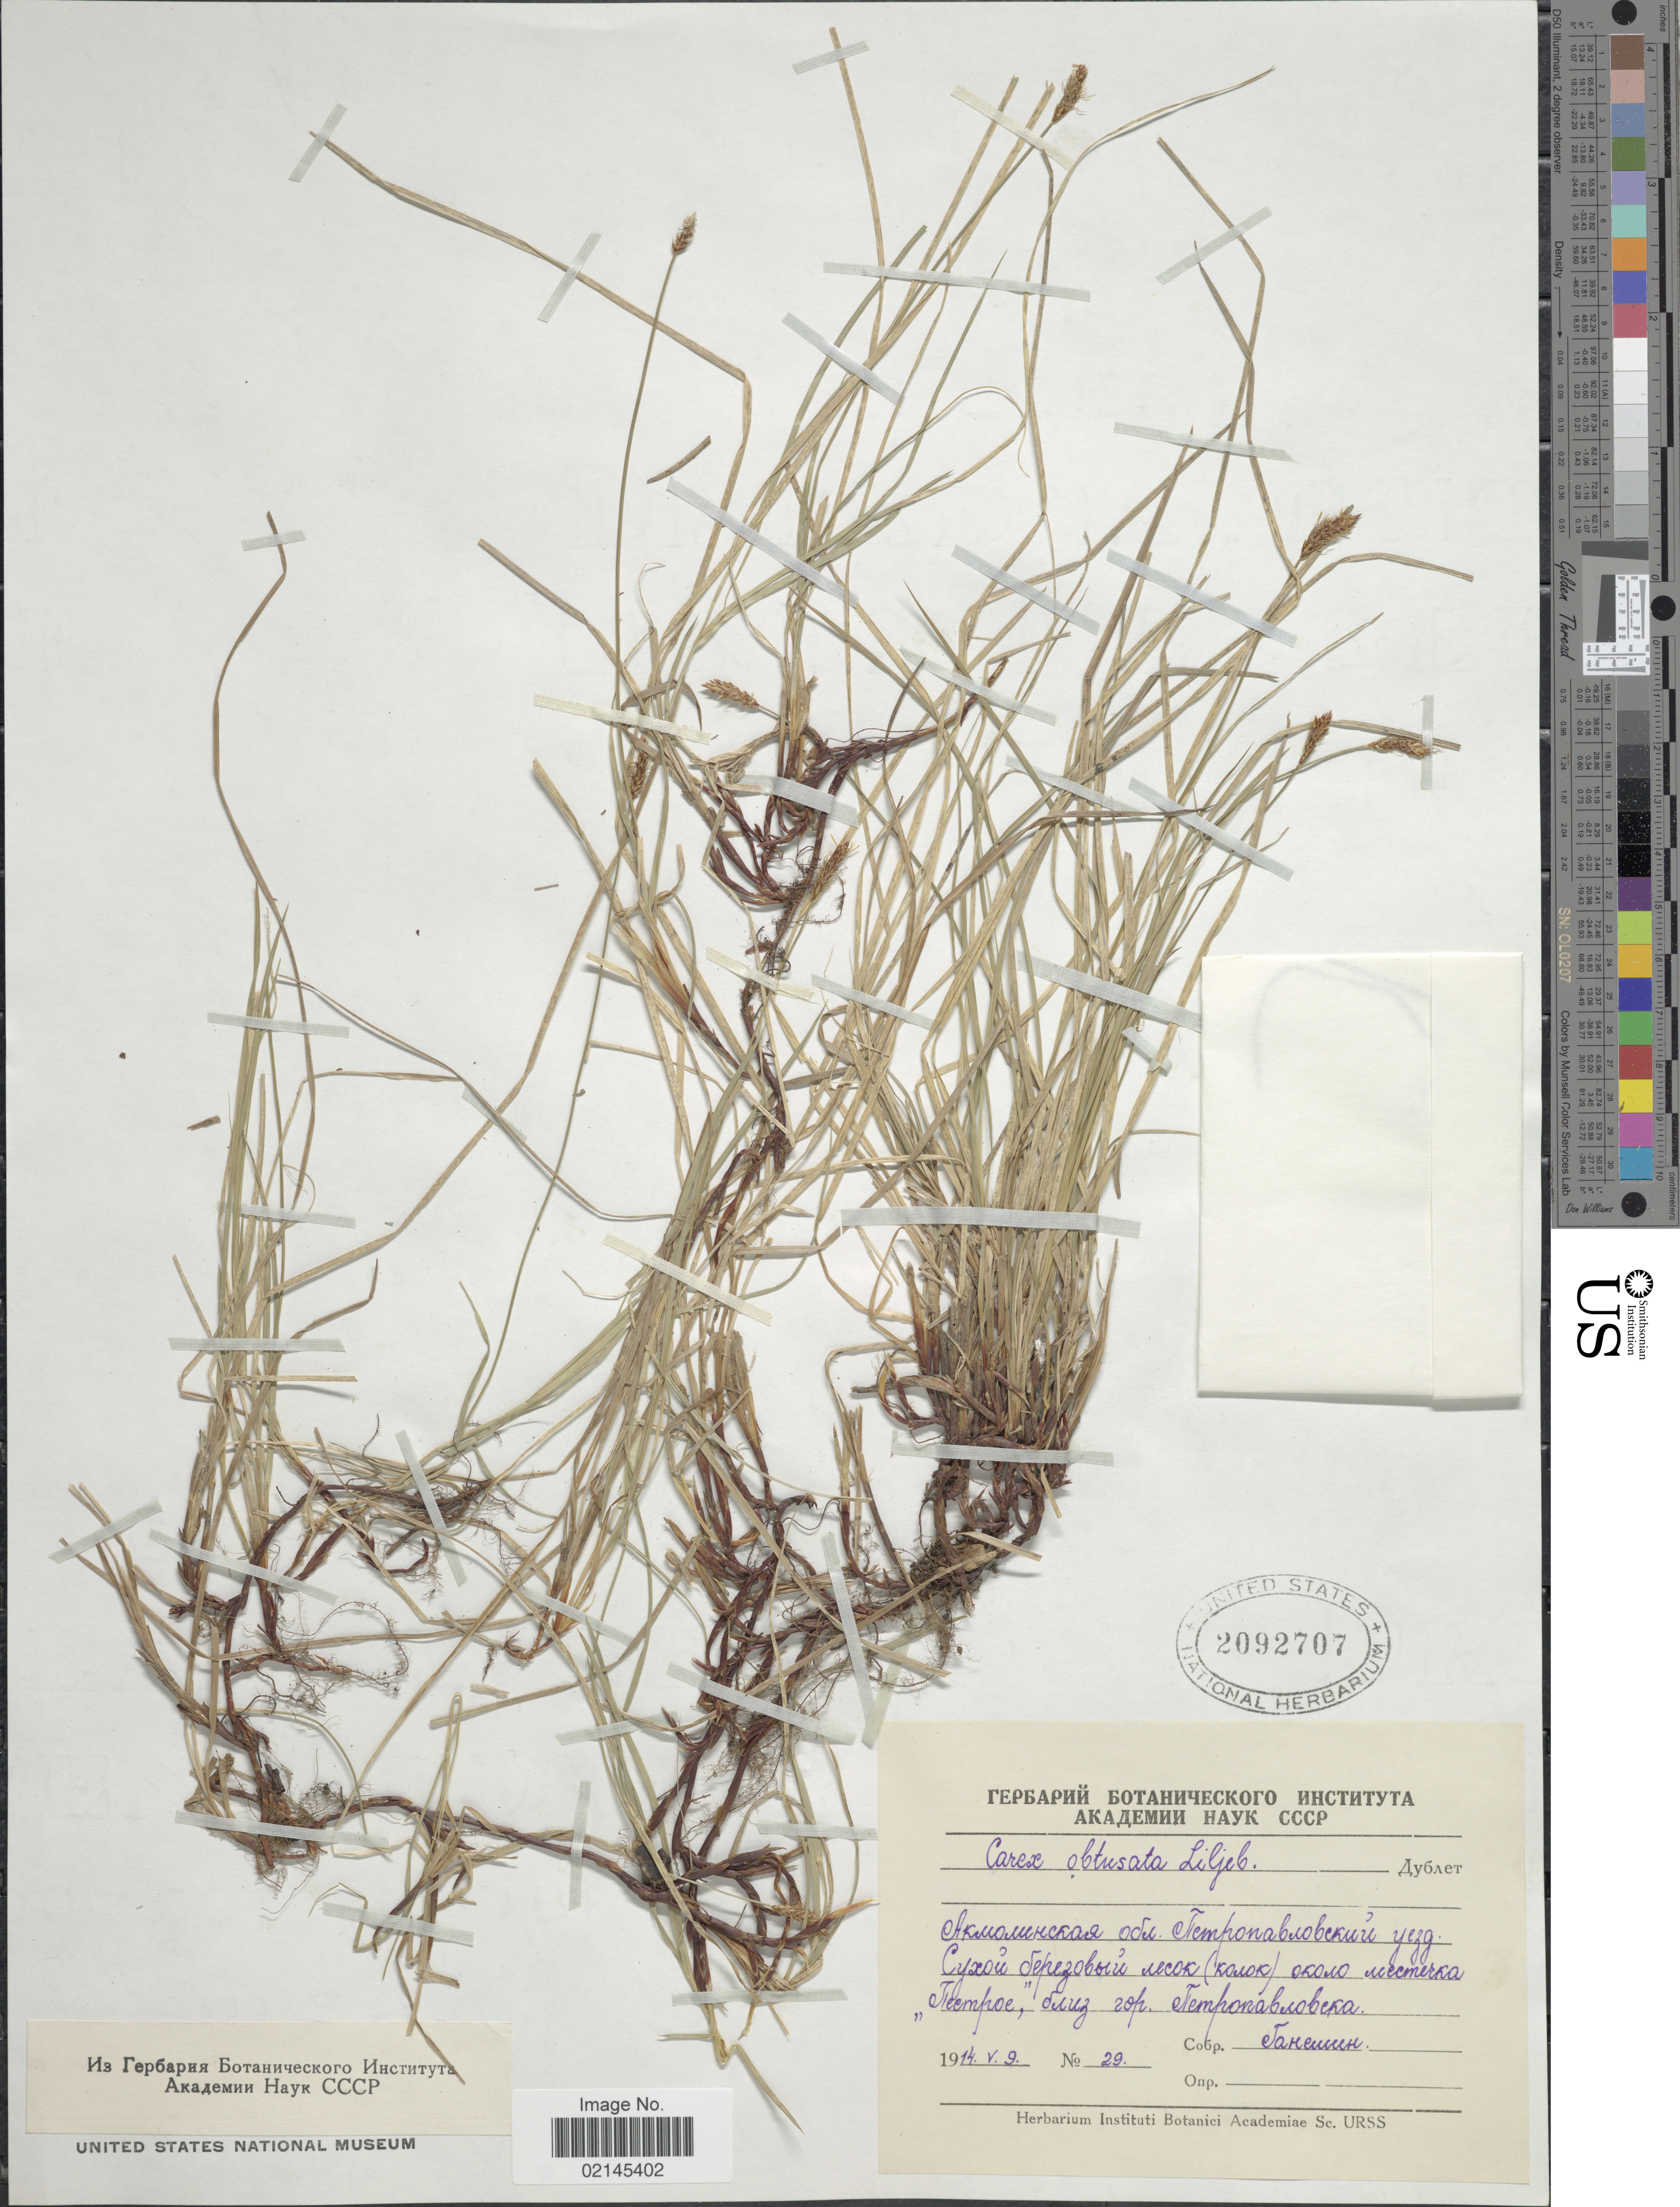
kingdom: Plantae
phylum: Tracheophyta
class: Liliopsida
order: Poales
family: Cyperaceae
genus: Carex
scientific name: Carex obtusata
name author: Lilj.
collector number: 29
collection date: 1914-05-09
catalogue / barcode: US 2092707